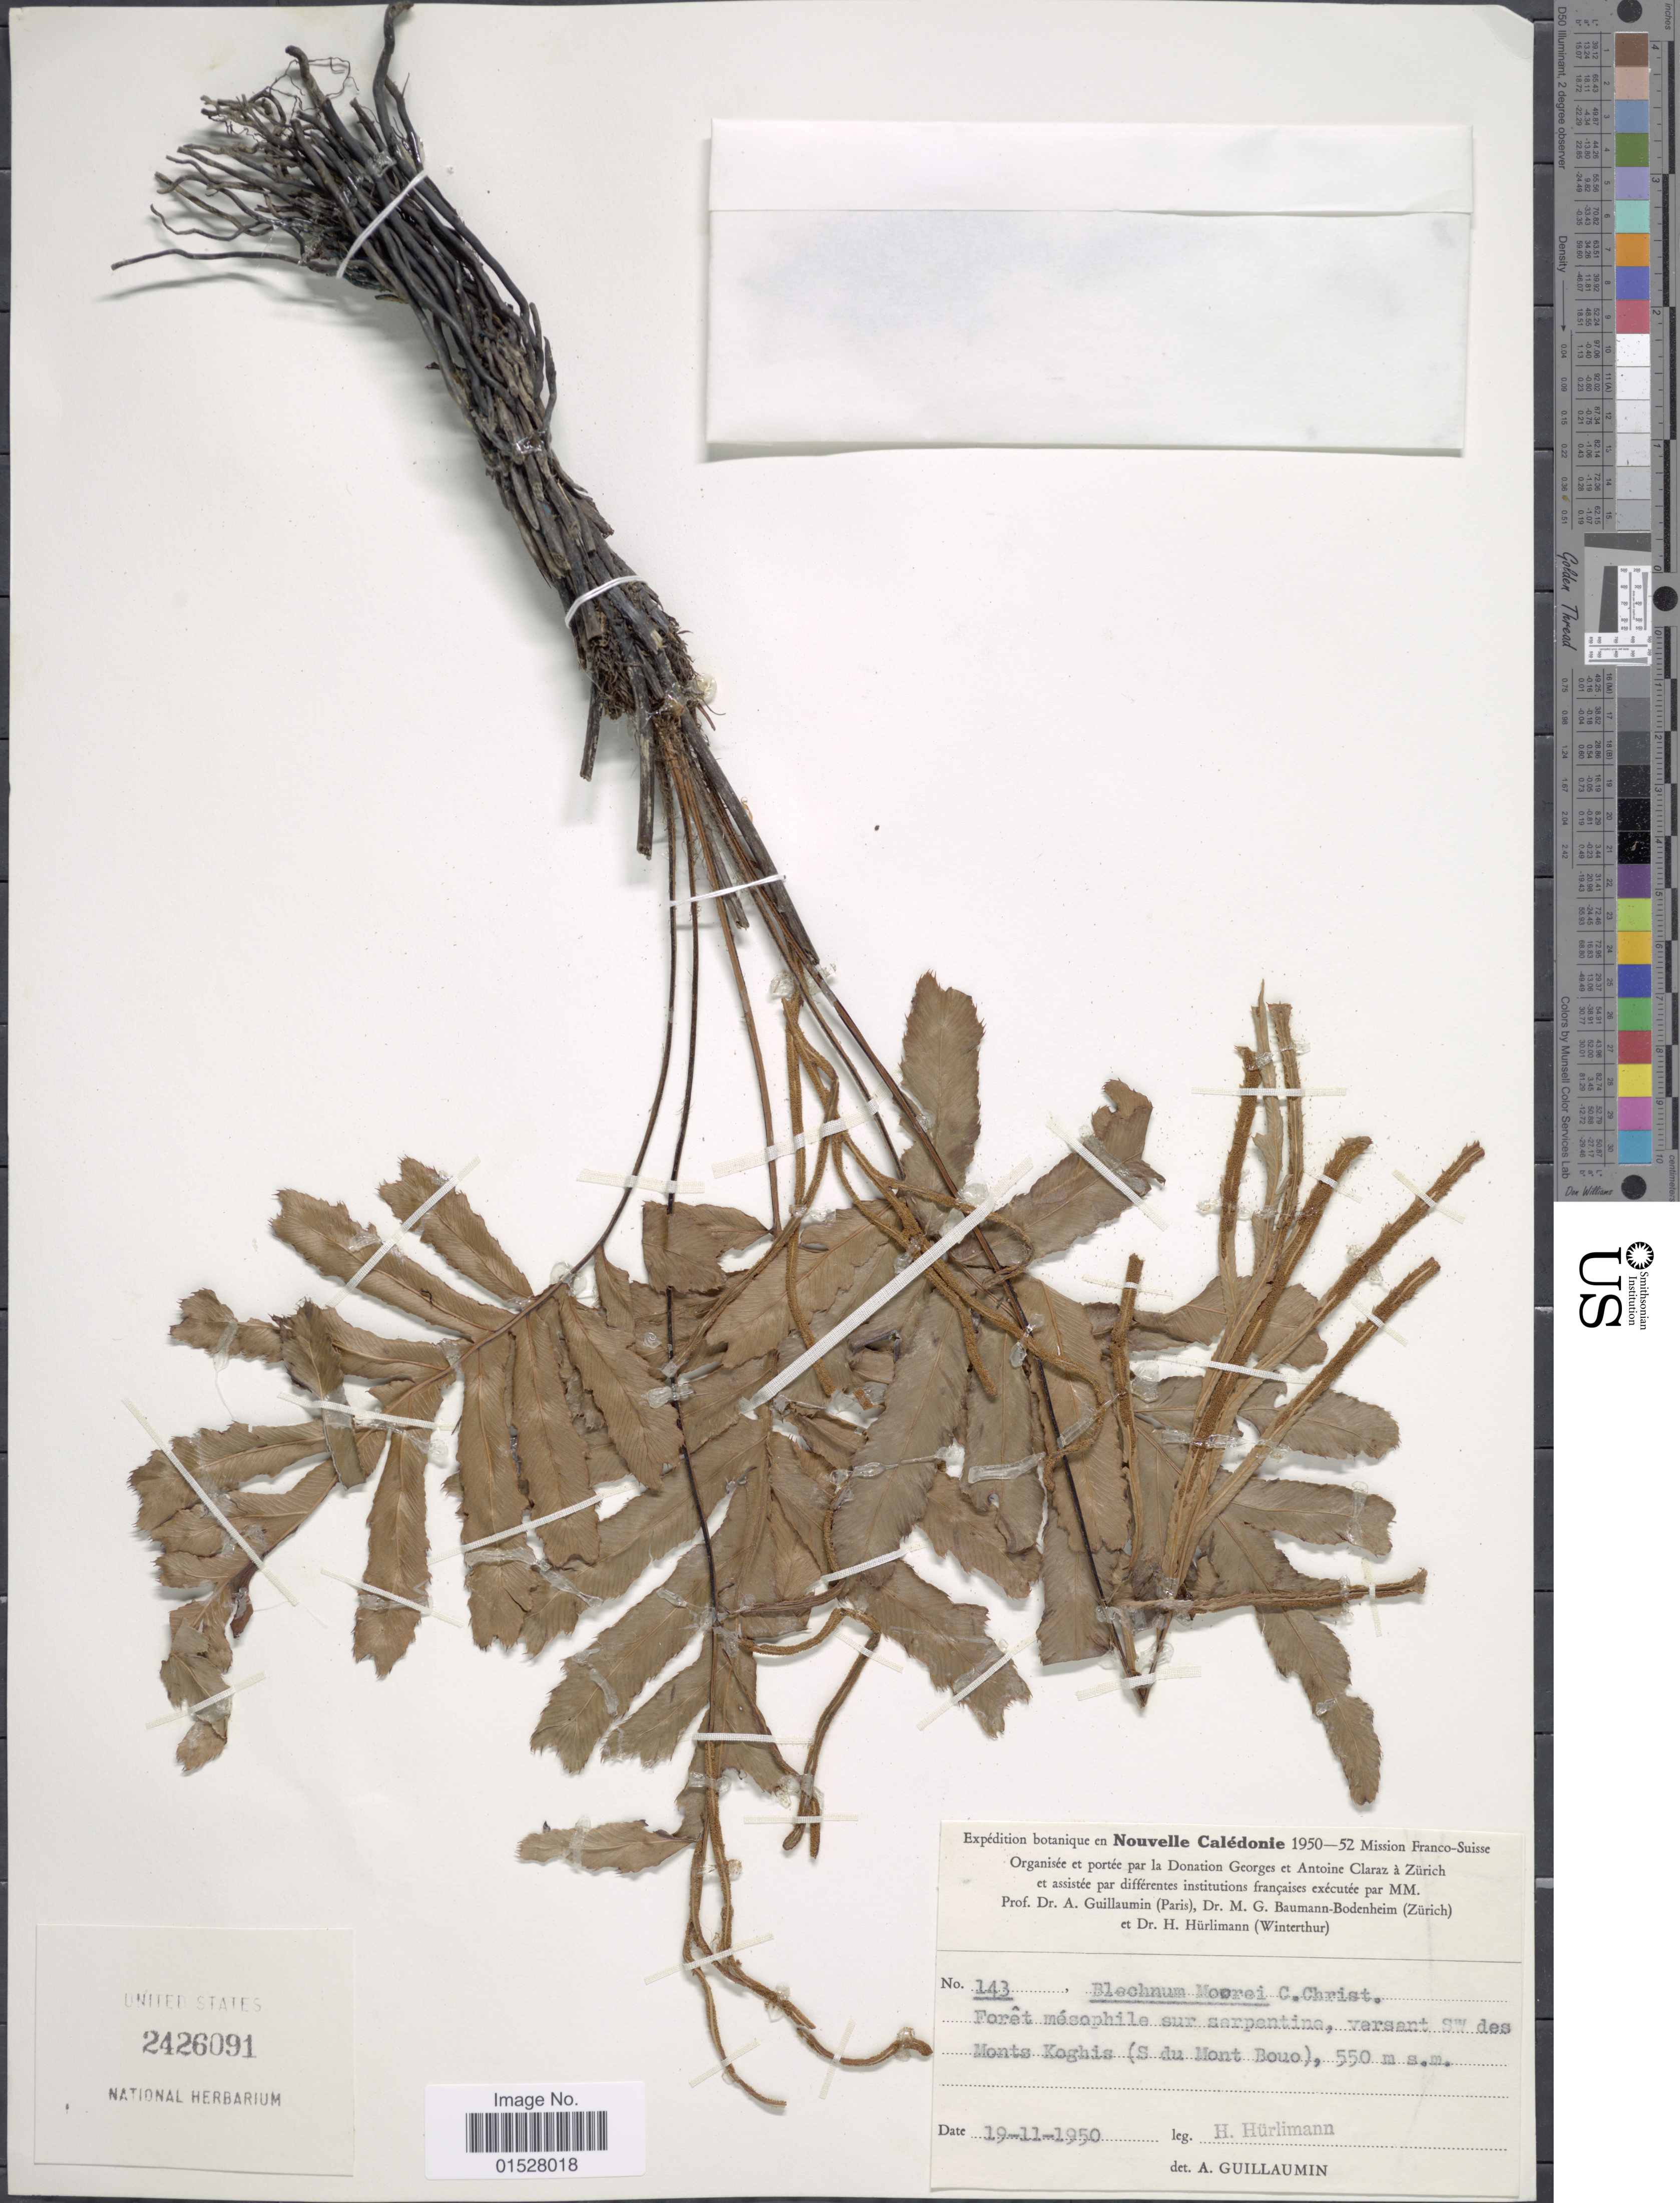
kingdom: Plantae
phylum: Tracheophyta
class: Polypodiopsida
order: Polypodiales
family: Blechnaceae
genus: Blechnum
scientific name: Blechnum moorei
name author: C. Chr.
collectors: H. Hürlimann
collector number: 143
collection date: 1950-11-19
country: New Caledonia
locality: Foret mesophile sur serpentine, versant SW des Monts Koghis (S du Mont Bouo).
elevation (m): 550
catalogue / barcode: US 2426091